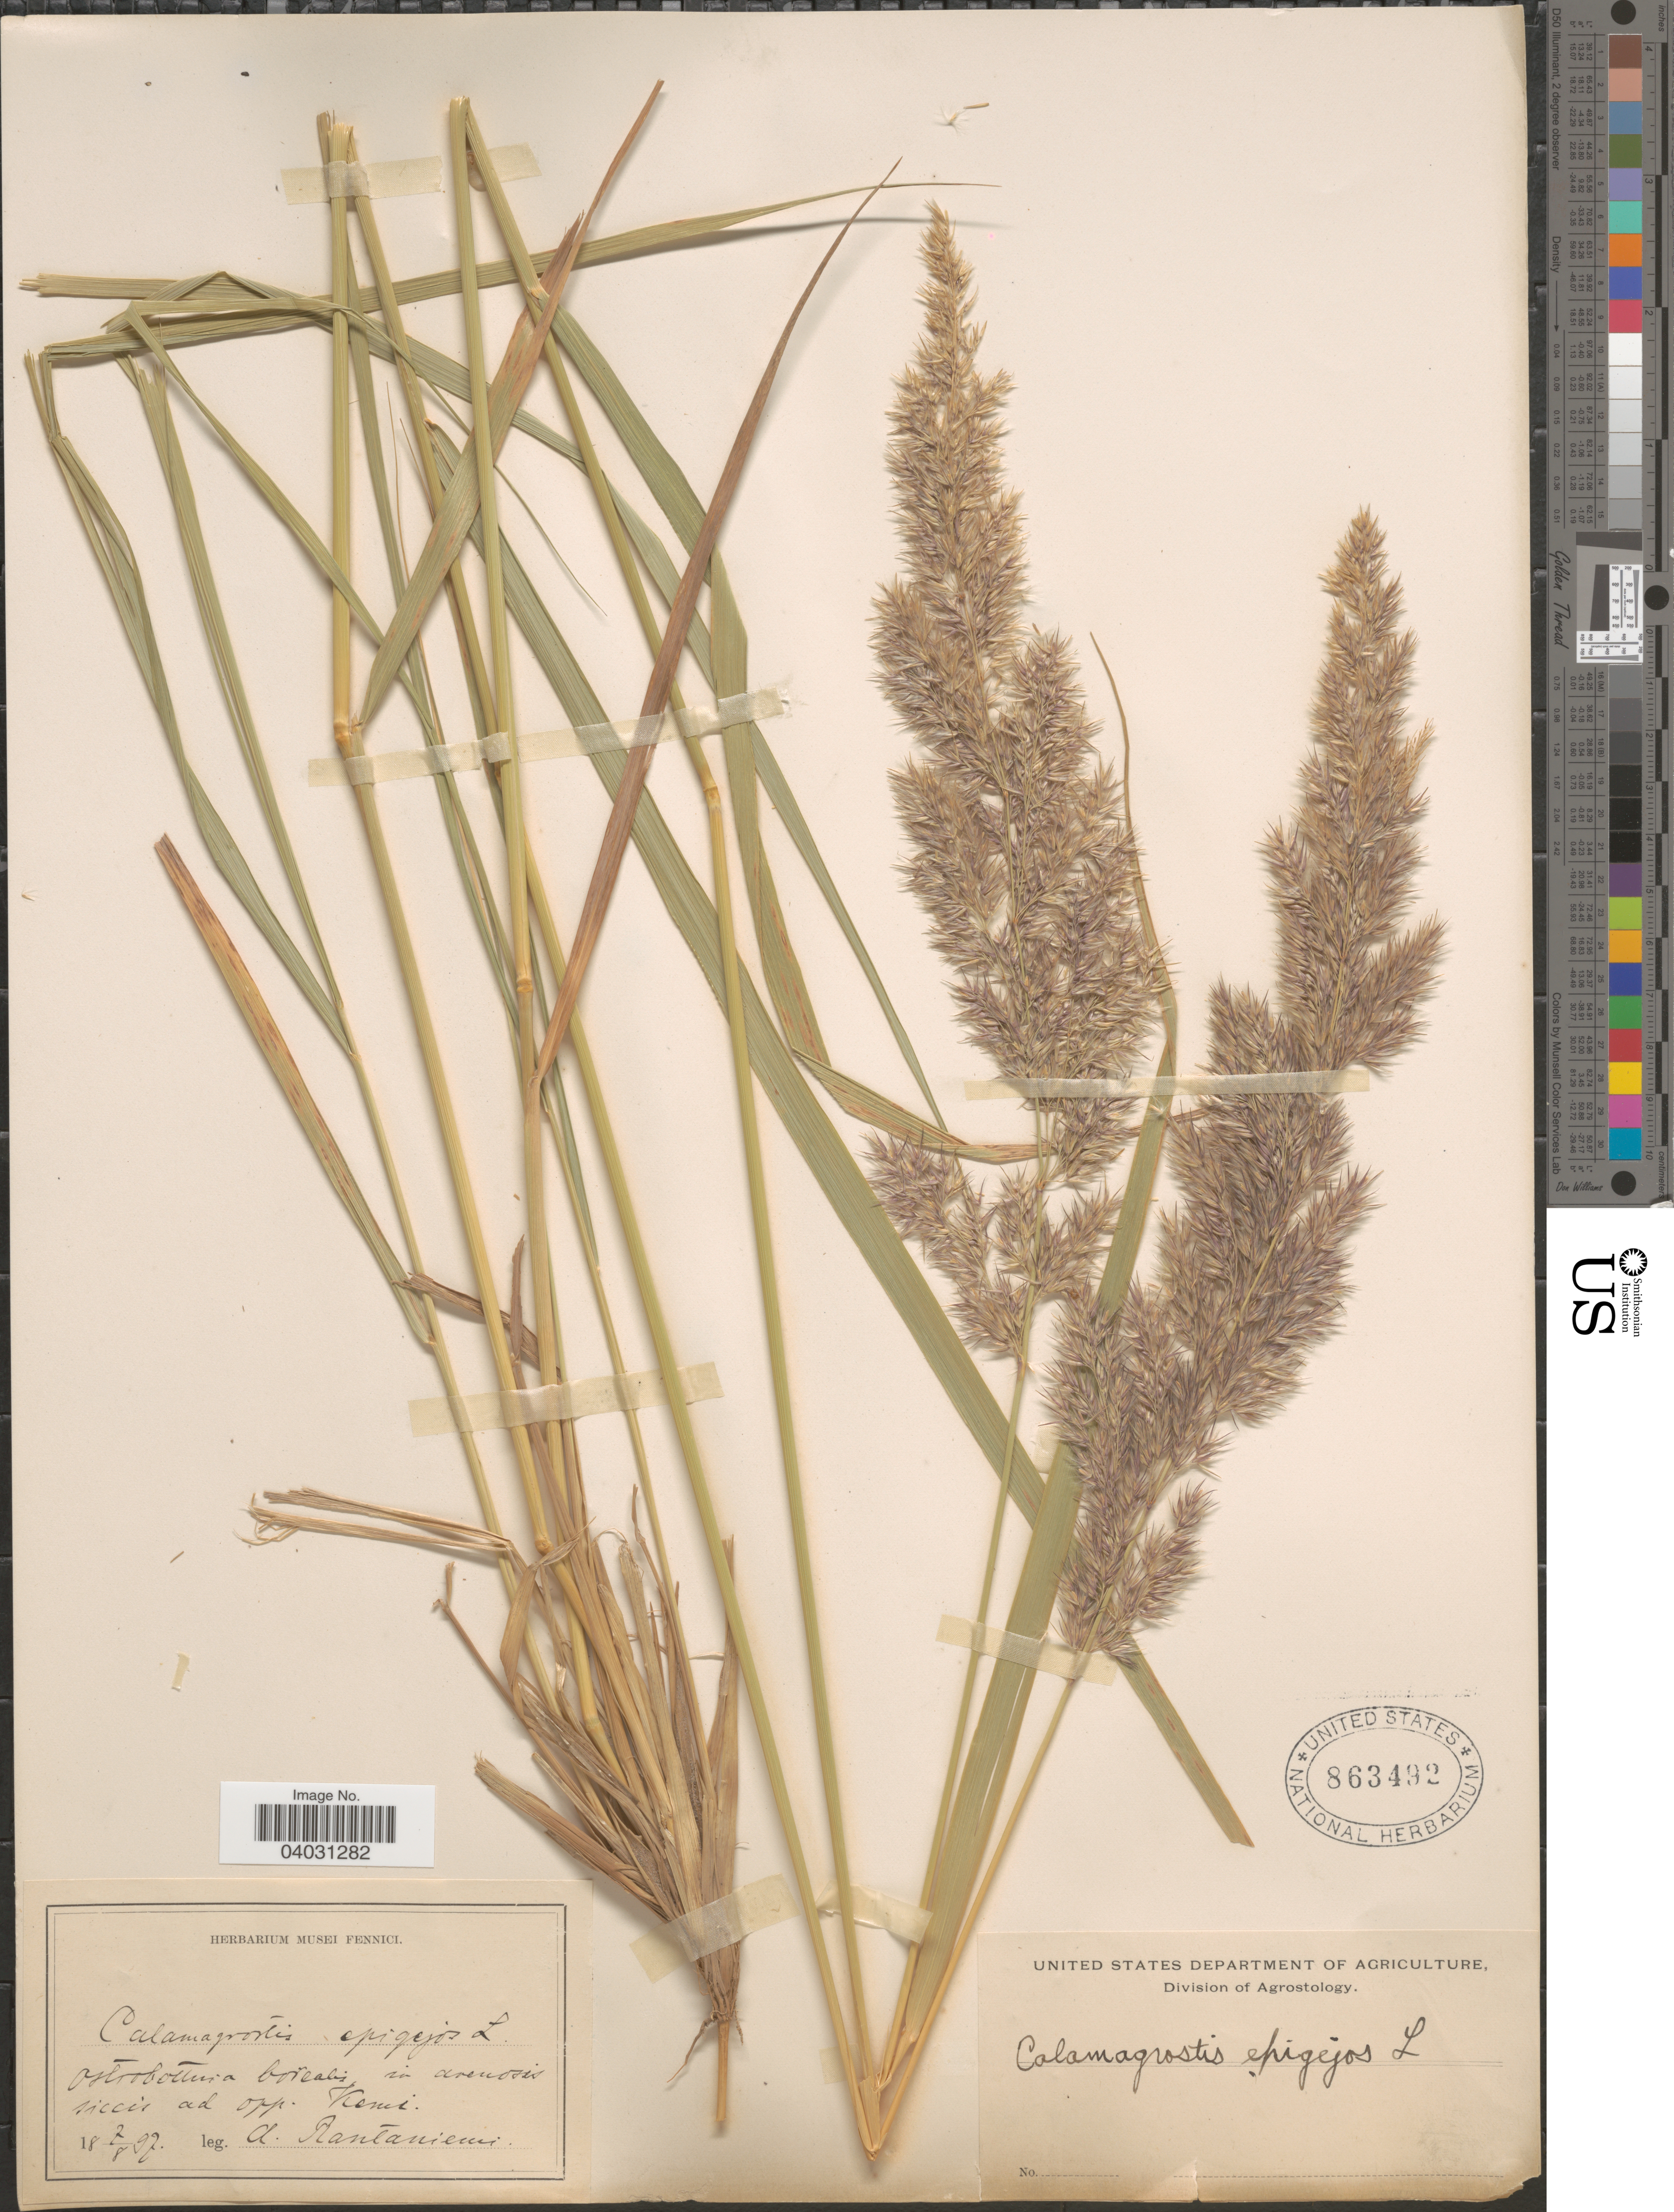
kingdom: Plantae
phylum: Tracheophyta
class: Liliopsida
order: Poales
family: Poaceae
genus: Calamagrostis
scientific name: Calamagrostis epigeios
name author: (L.) Roth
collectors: A. Rantaniemi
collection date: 1897-08-07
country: Finland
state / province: Pohjanmaa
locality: Ostrobottinia borealis in arenosis siccis ad opp. Kemi.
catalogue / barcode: US 863492